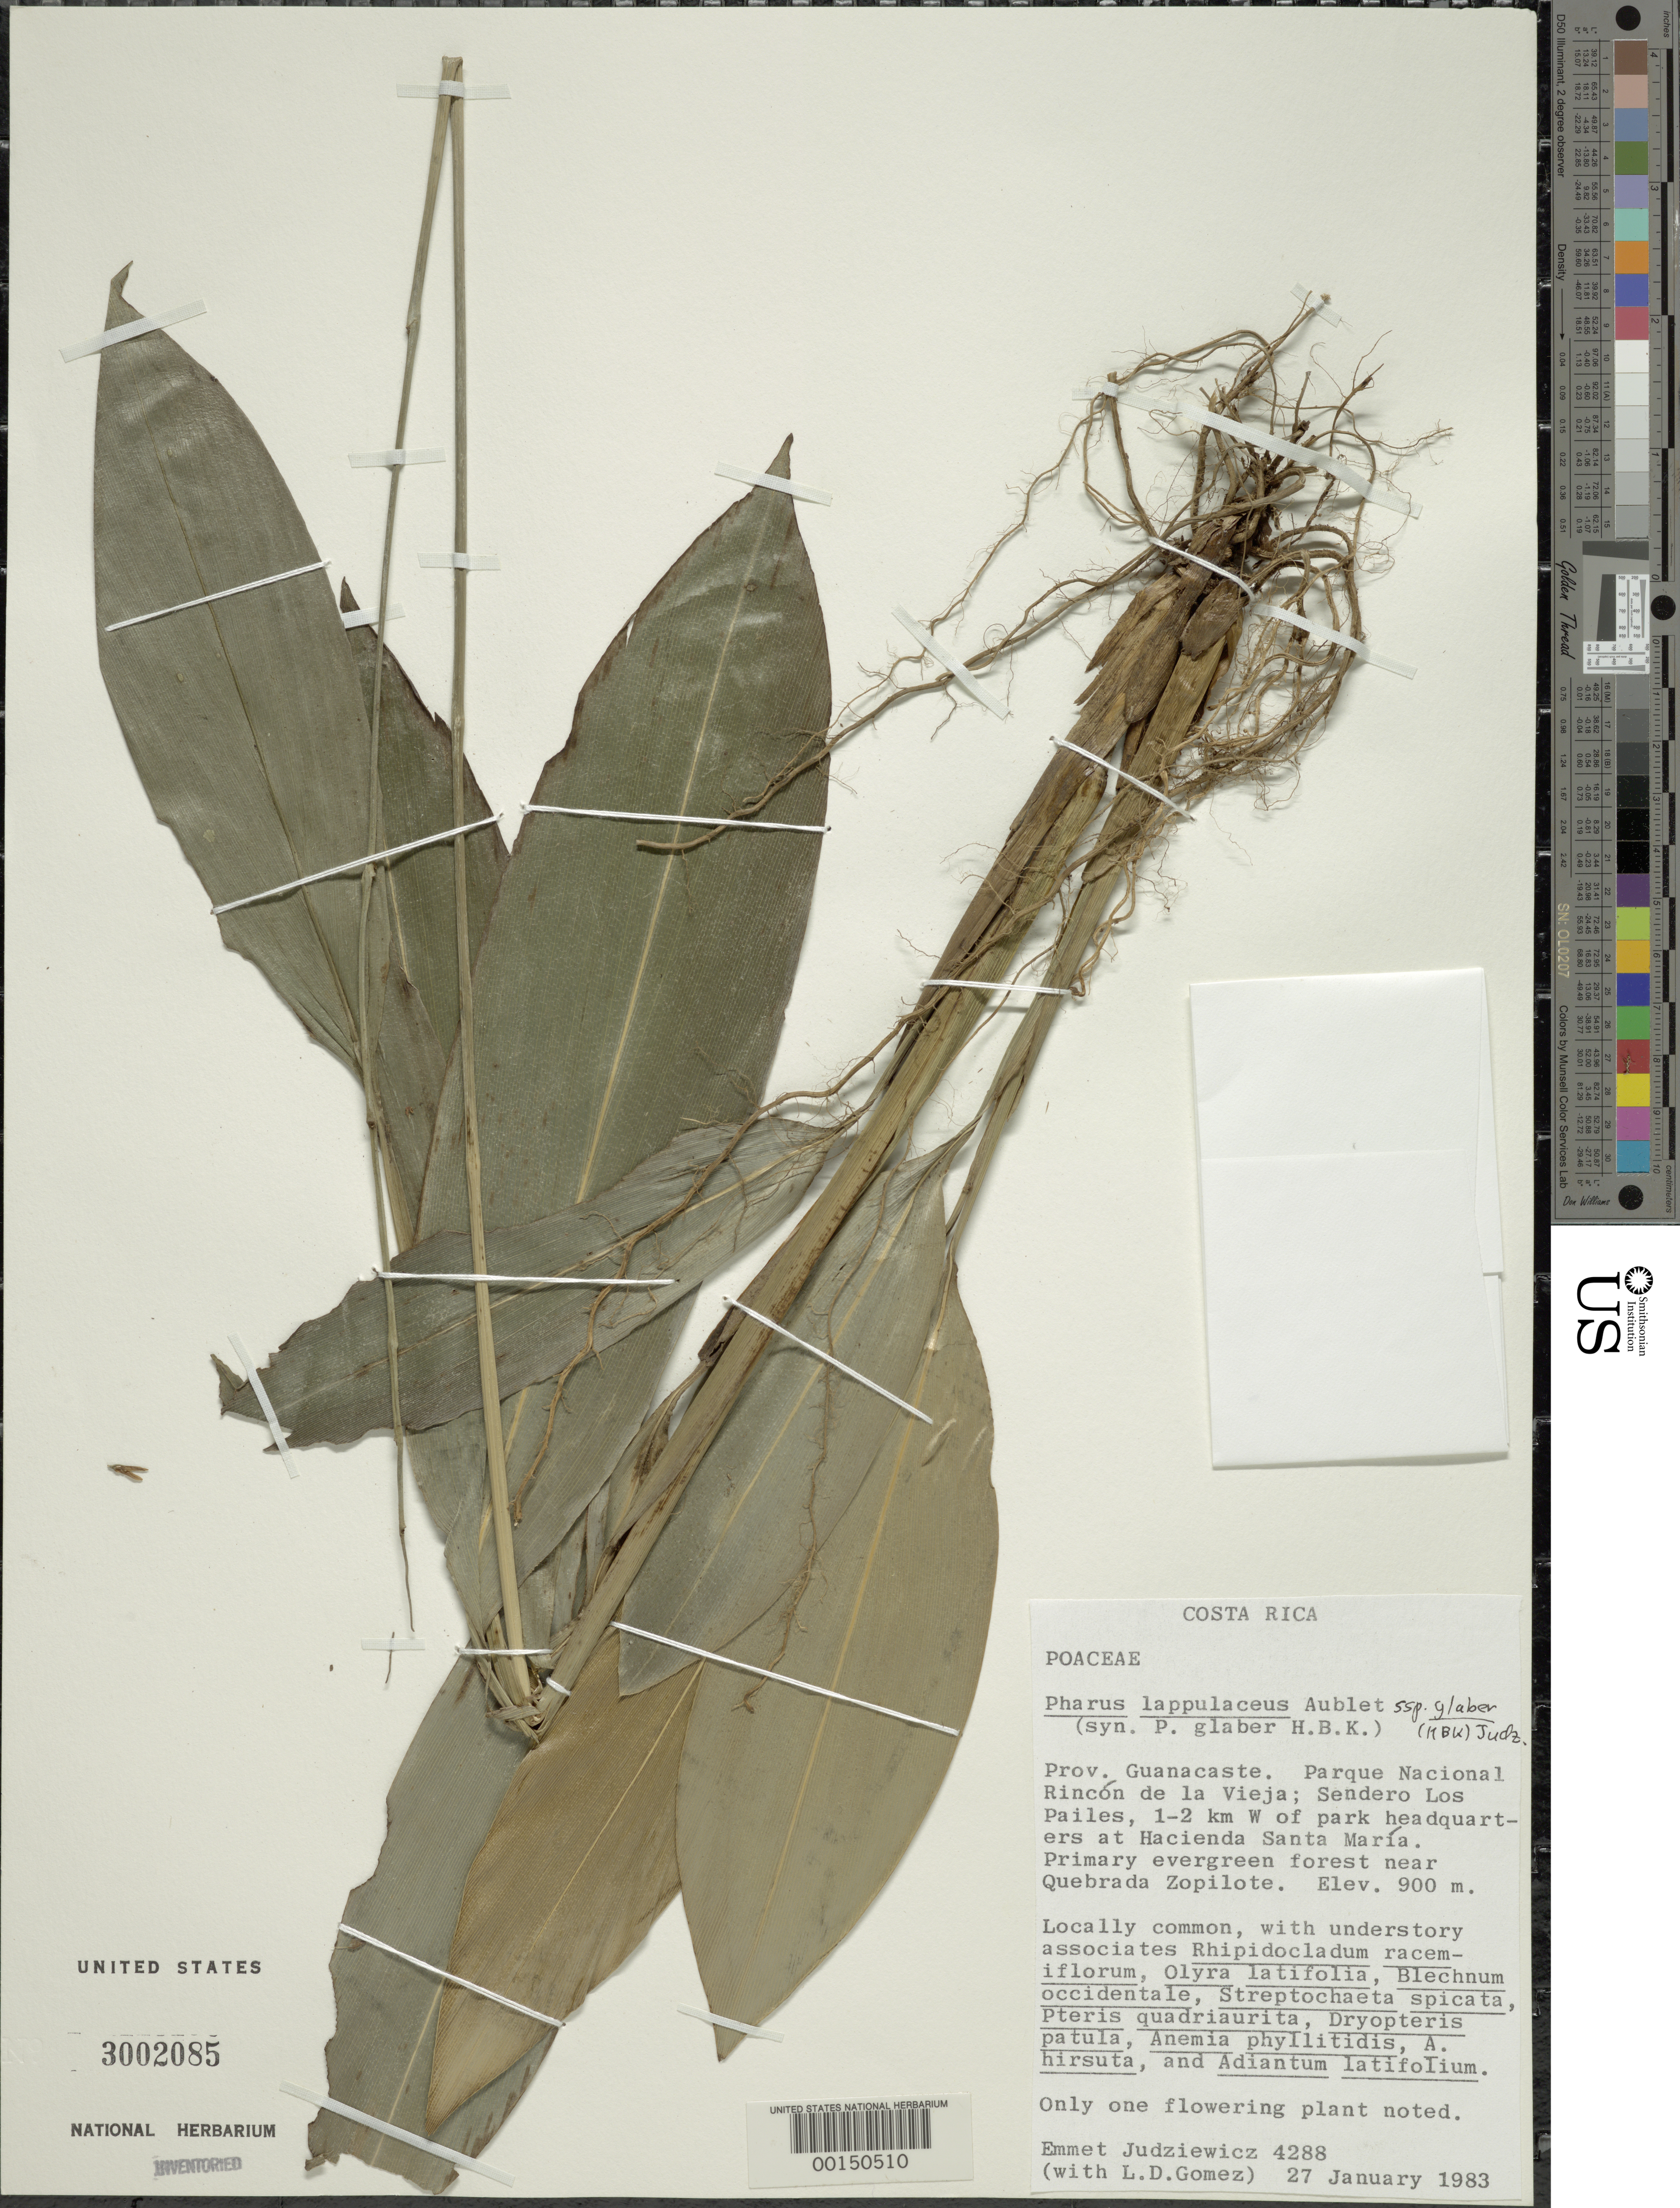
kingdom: Plantae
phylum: Tracheophyta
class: Liliopsida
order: Poales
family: Poaceae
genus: Pharus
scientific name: Pharus lappulaceus subsp. glaber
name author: (Kunth) Judz.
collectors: E. J. Judziewicz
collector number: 4288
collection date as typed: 27 Jan 1983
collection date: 1983-01-27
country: Costa Rica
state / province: Guanacaste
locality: Sendero los Pailes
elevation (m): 900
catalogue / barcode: US 3002085